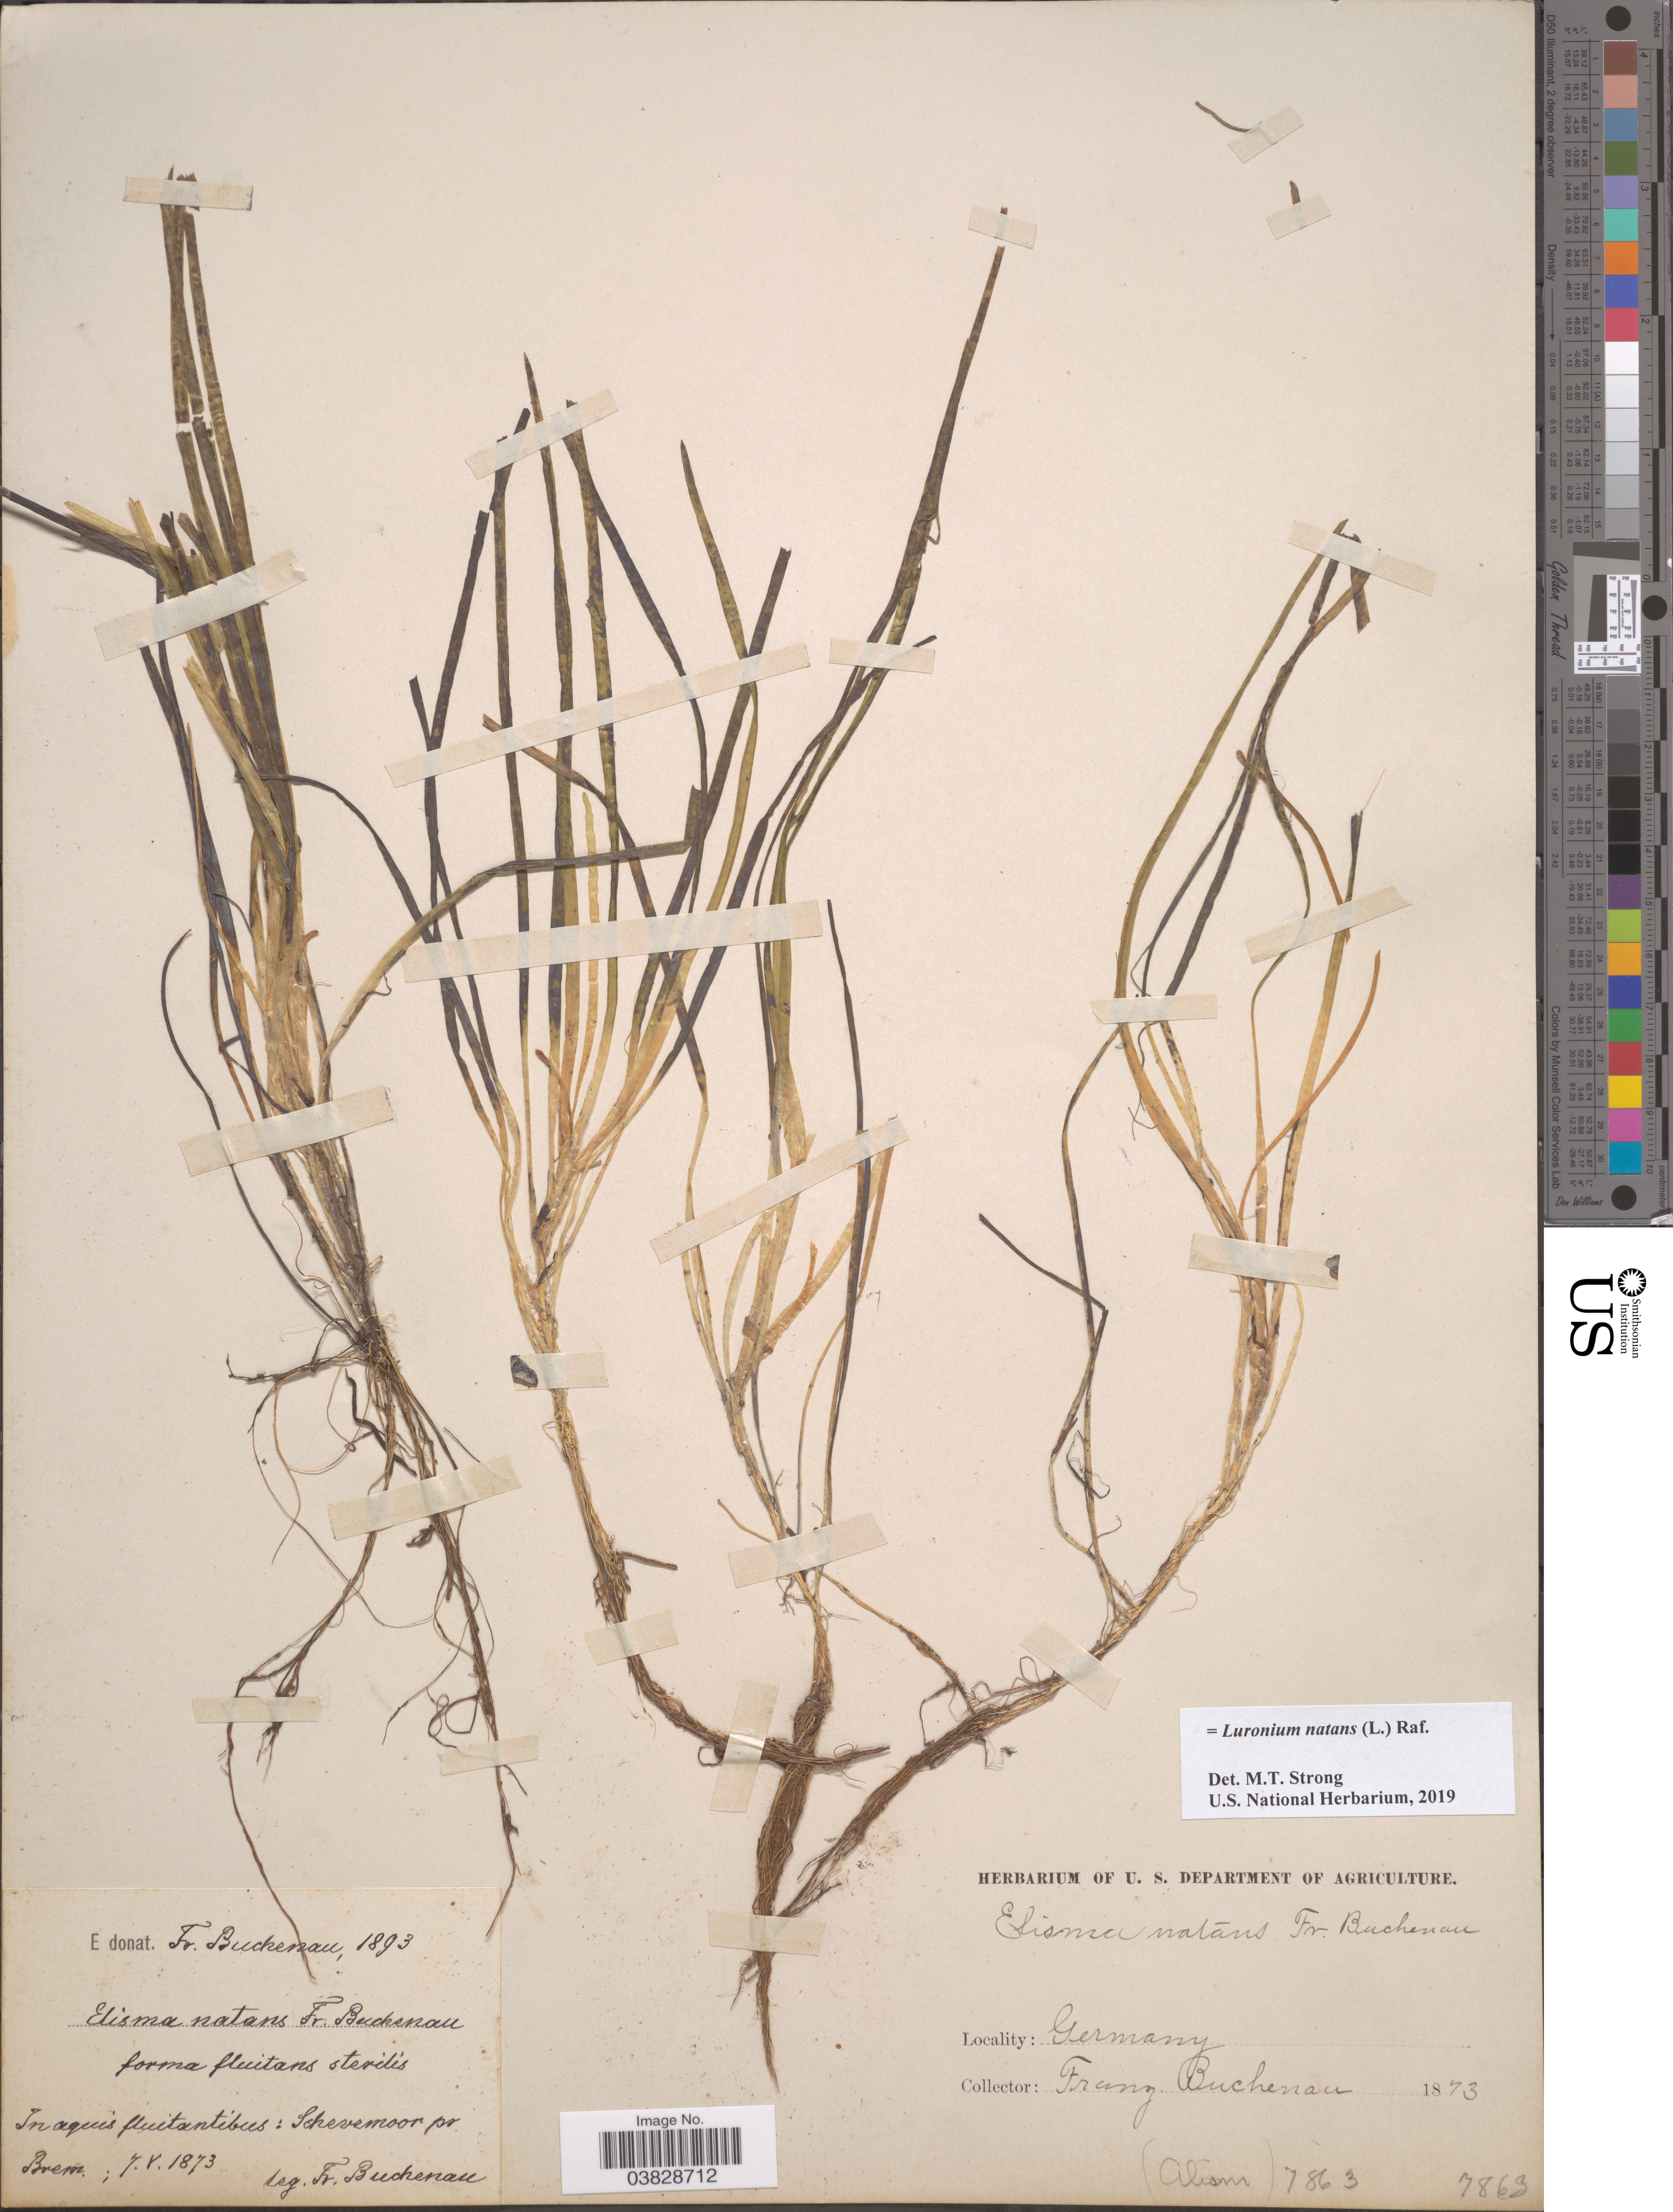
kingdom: Plantae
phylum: Tracheophyta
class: Liliopsida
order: Alismatales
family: Alismataceae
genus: Luronium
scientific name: Luronium natans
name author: (L.) Raf.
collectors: F. Buchenau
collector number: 7863*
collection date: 1873-05-07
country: Germany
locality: Inaquis fluitantibus: Schevemoor pr. Brem.